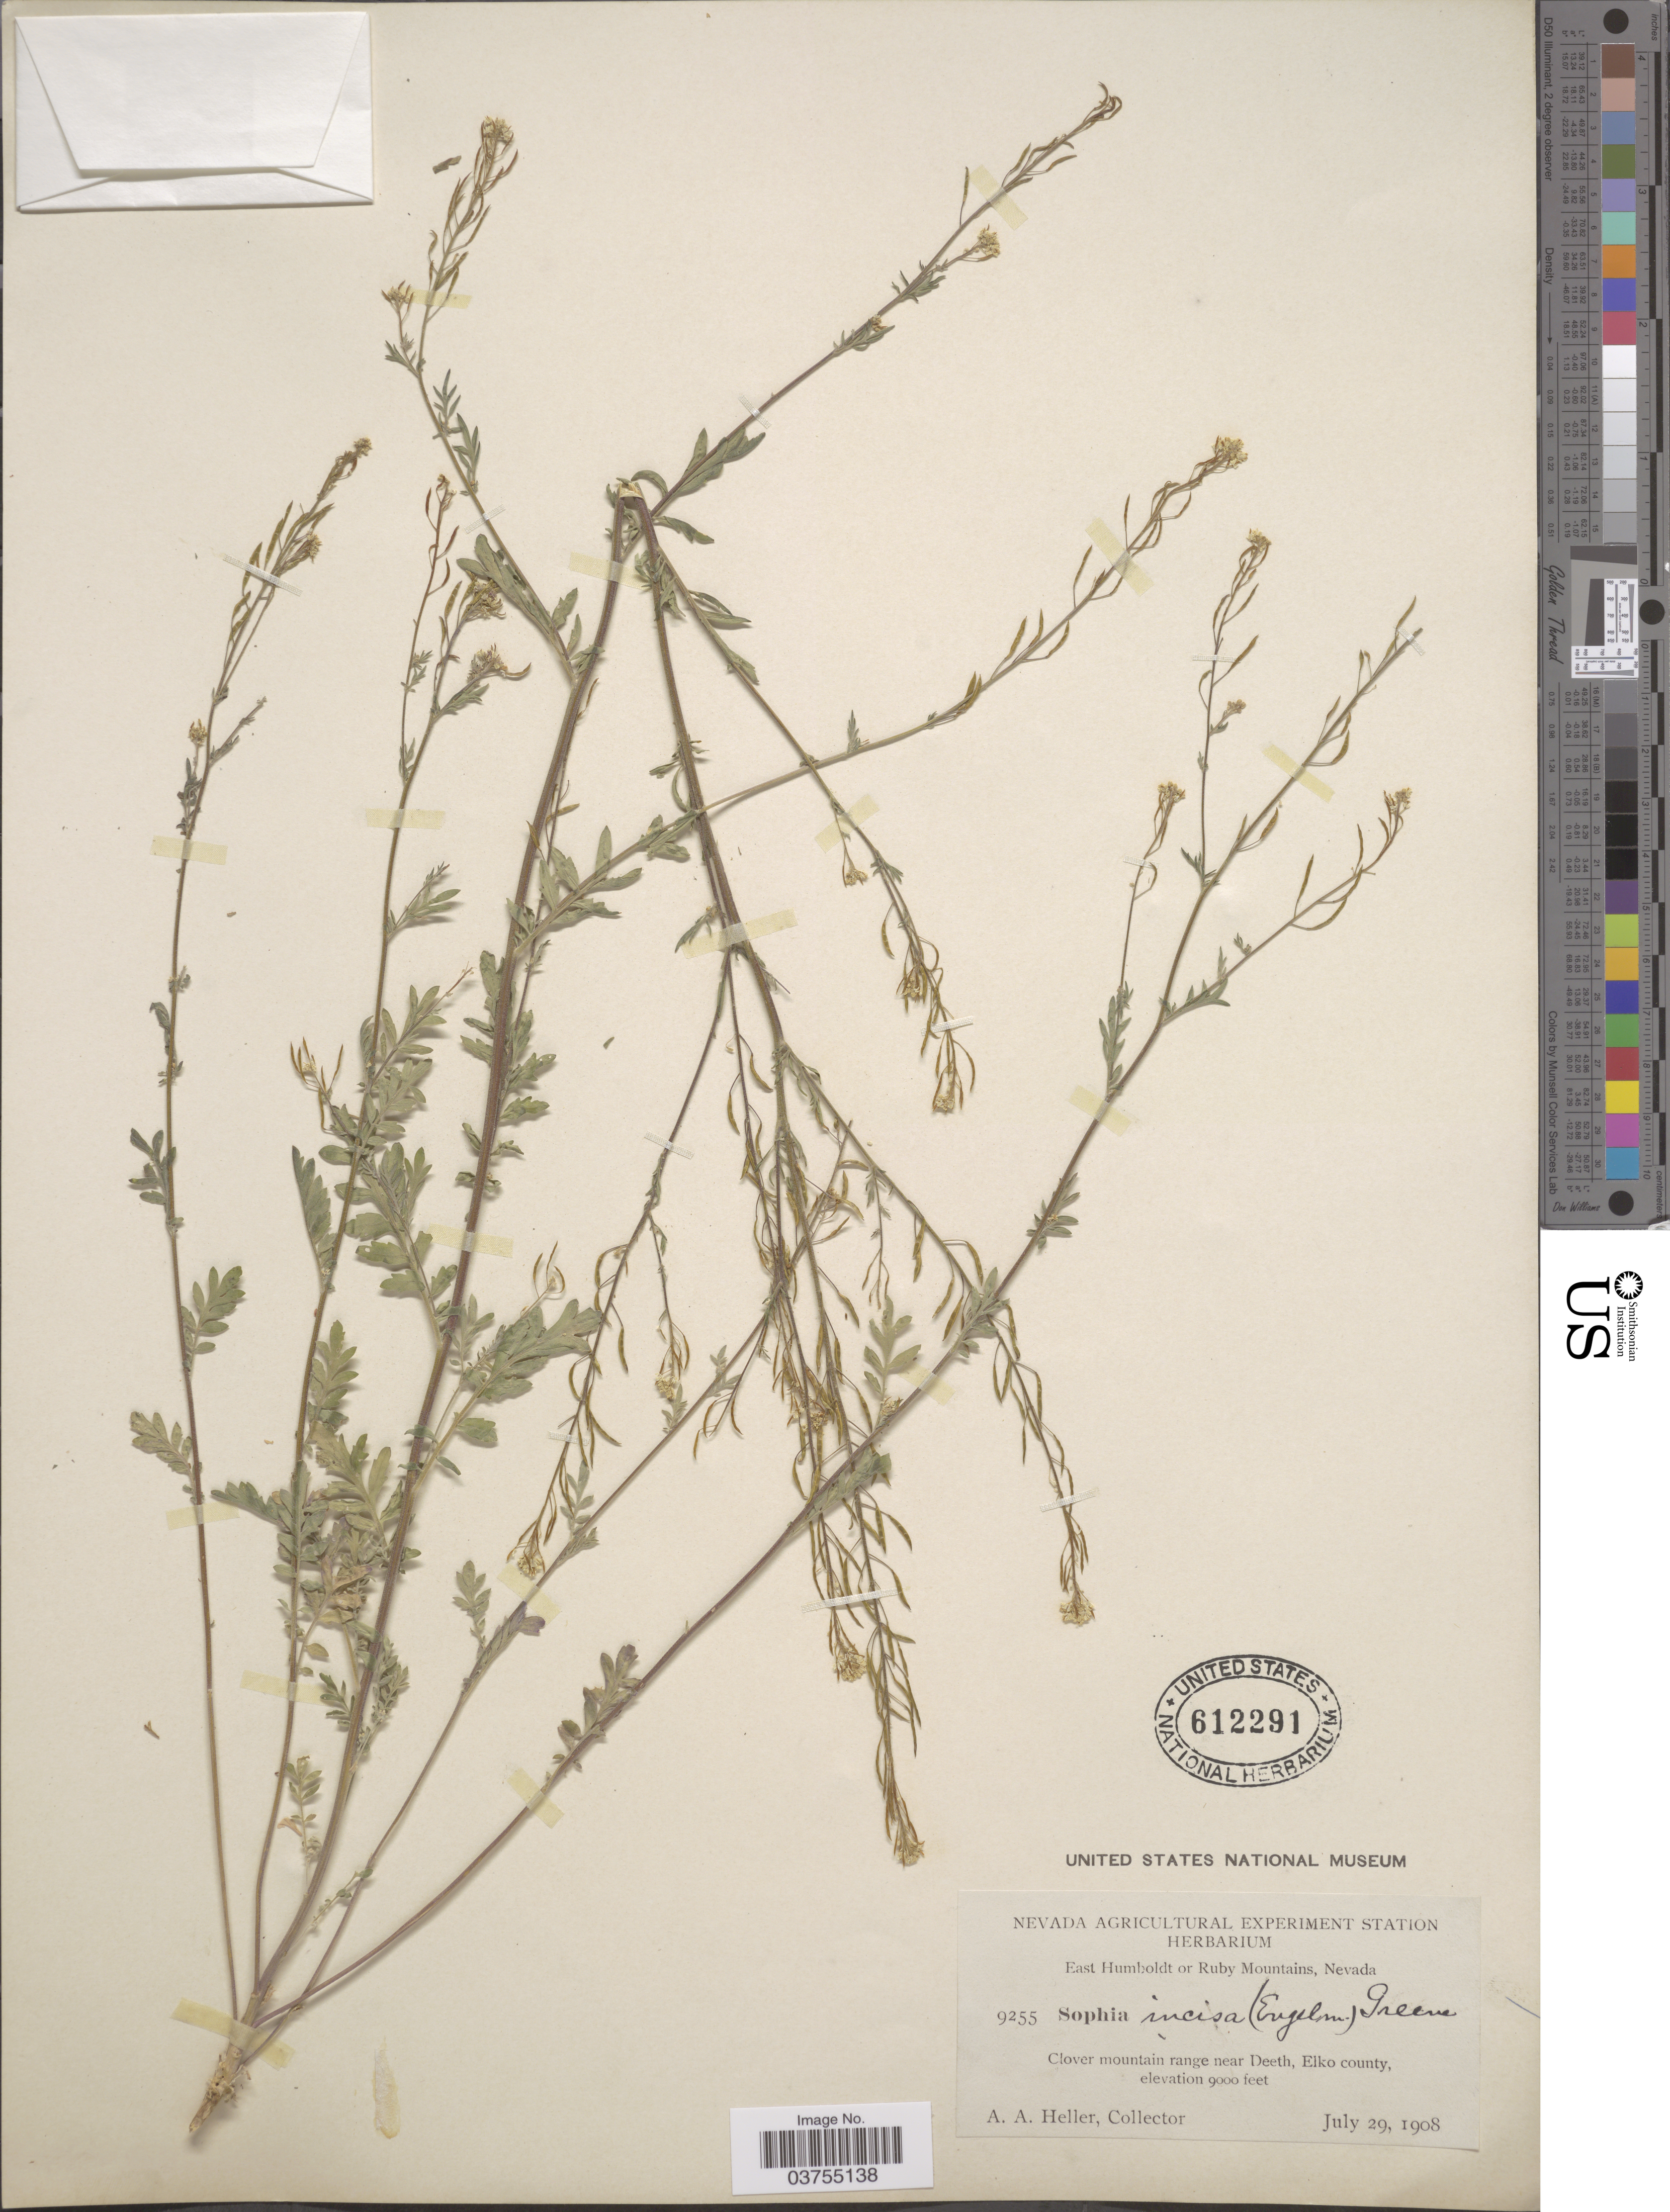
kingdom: Plantae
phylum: Tracheophyta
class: Magnoliopsida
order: Brassicales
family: Brassicaceae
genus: Descurainia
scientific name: Descurainia richardsonii subsp. incisa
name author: (Engelm. ex A. Gray) Detling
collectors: A. A. Heller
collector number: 9255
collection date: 1908-07-29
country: United States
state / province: Nevada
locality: East Humboldt or Ruby Mountains. Clover mountain range near Deeth, Elko county.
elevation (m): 2743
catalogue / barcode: US 612291